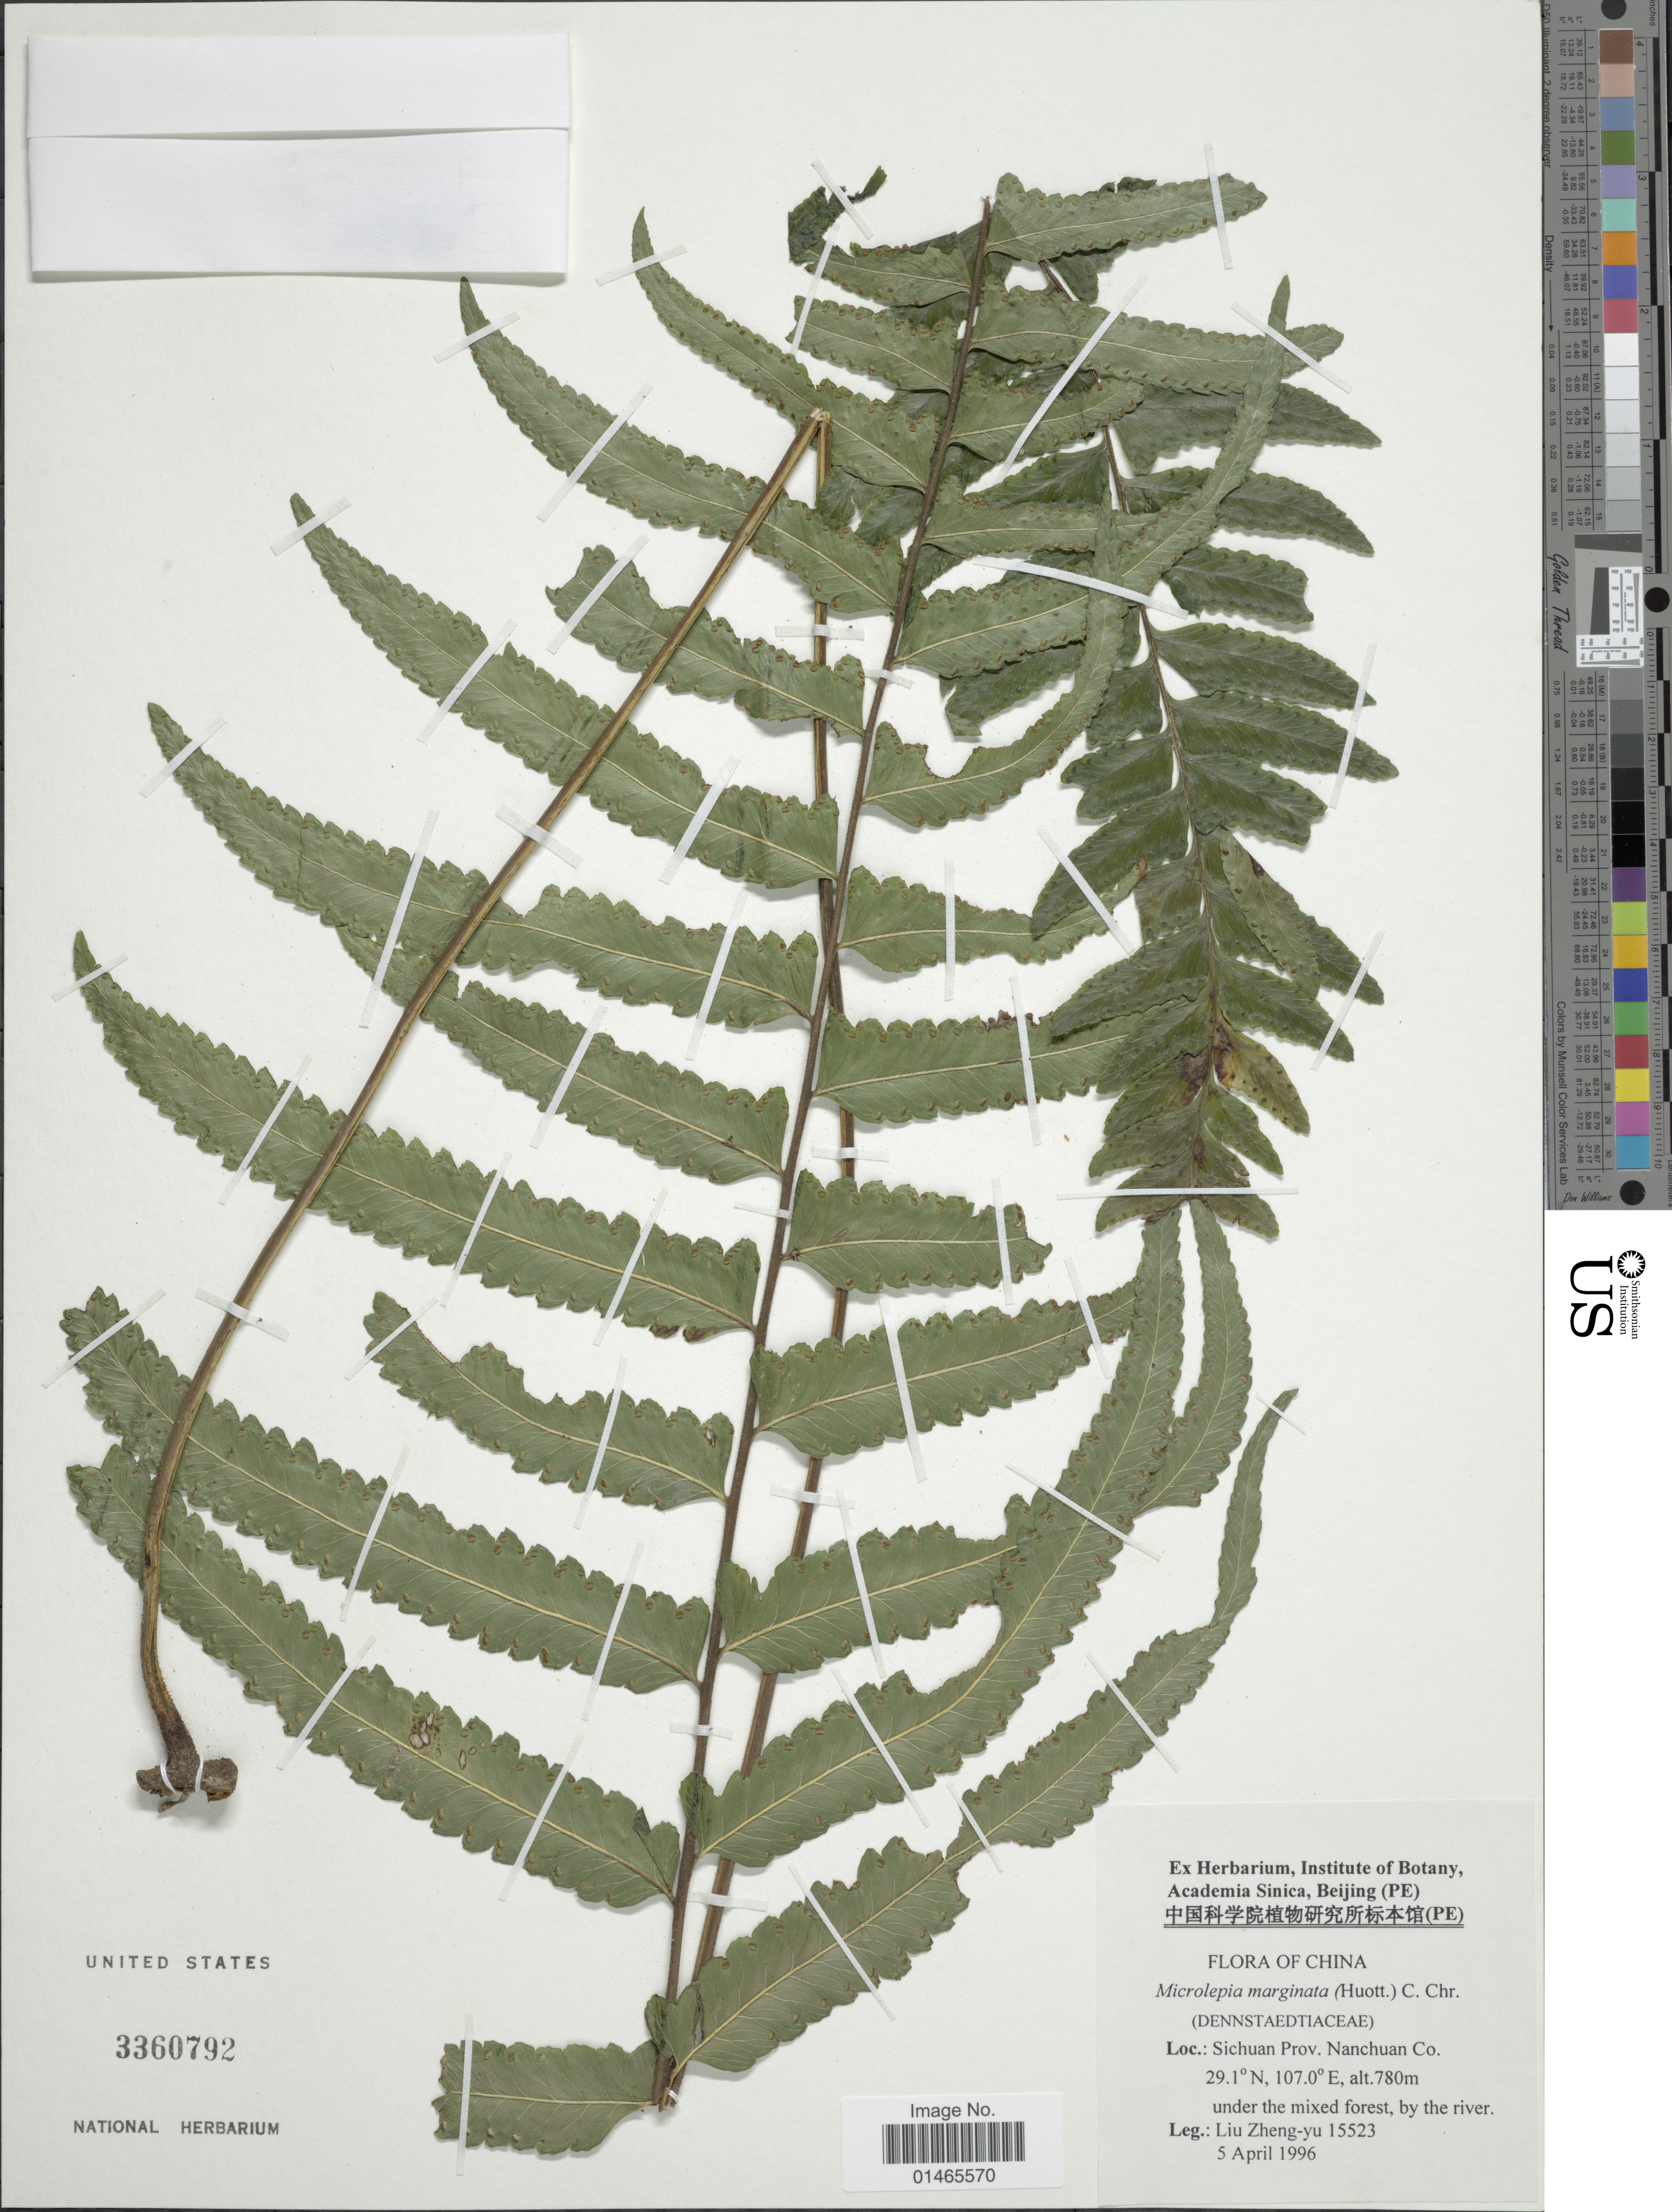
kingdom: Plantae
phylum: Tracheophyta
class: Polypodiopsida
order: Polypodiales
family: Dennstaedtiaceae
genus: Microlepia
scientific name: Microlepia marginata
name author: (Houtt.) C. Chr.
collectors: L. Zheng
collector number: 15523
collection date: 1996-04-05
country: China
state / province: Sichuan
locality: FLora of China, Sichuan prov.,Nanchuan Co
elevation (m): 780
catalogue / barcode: US 3360792